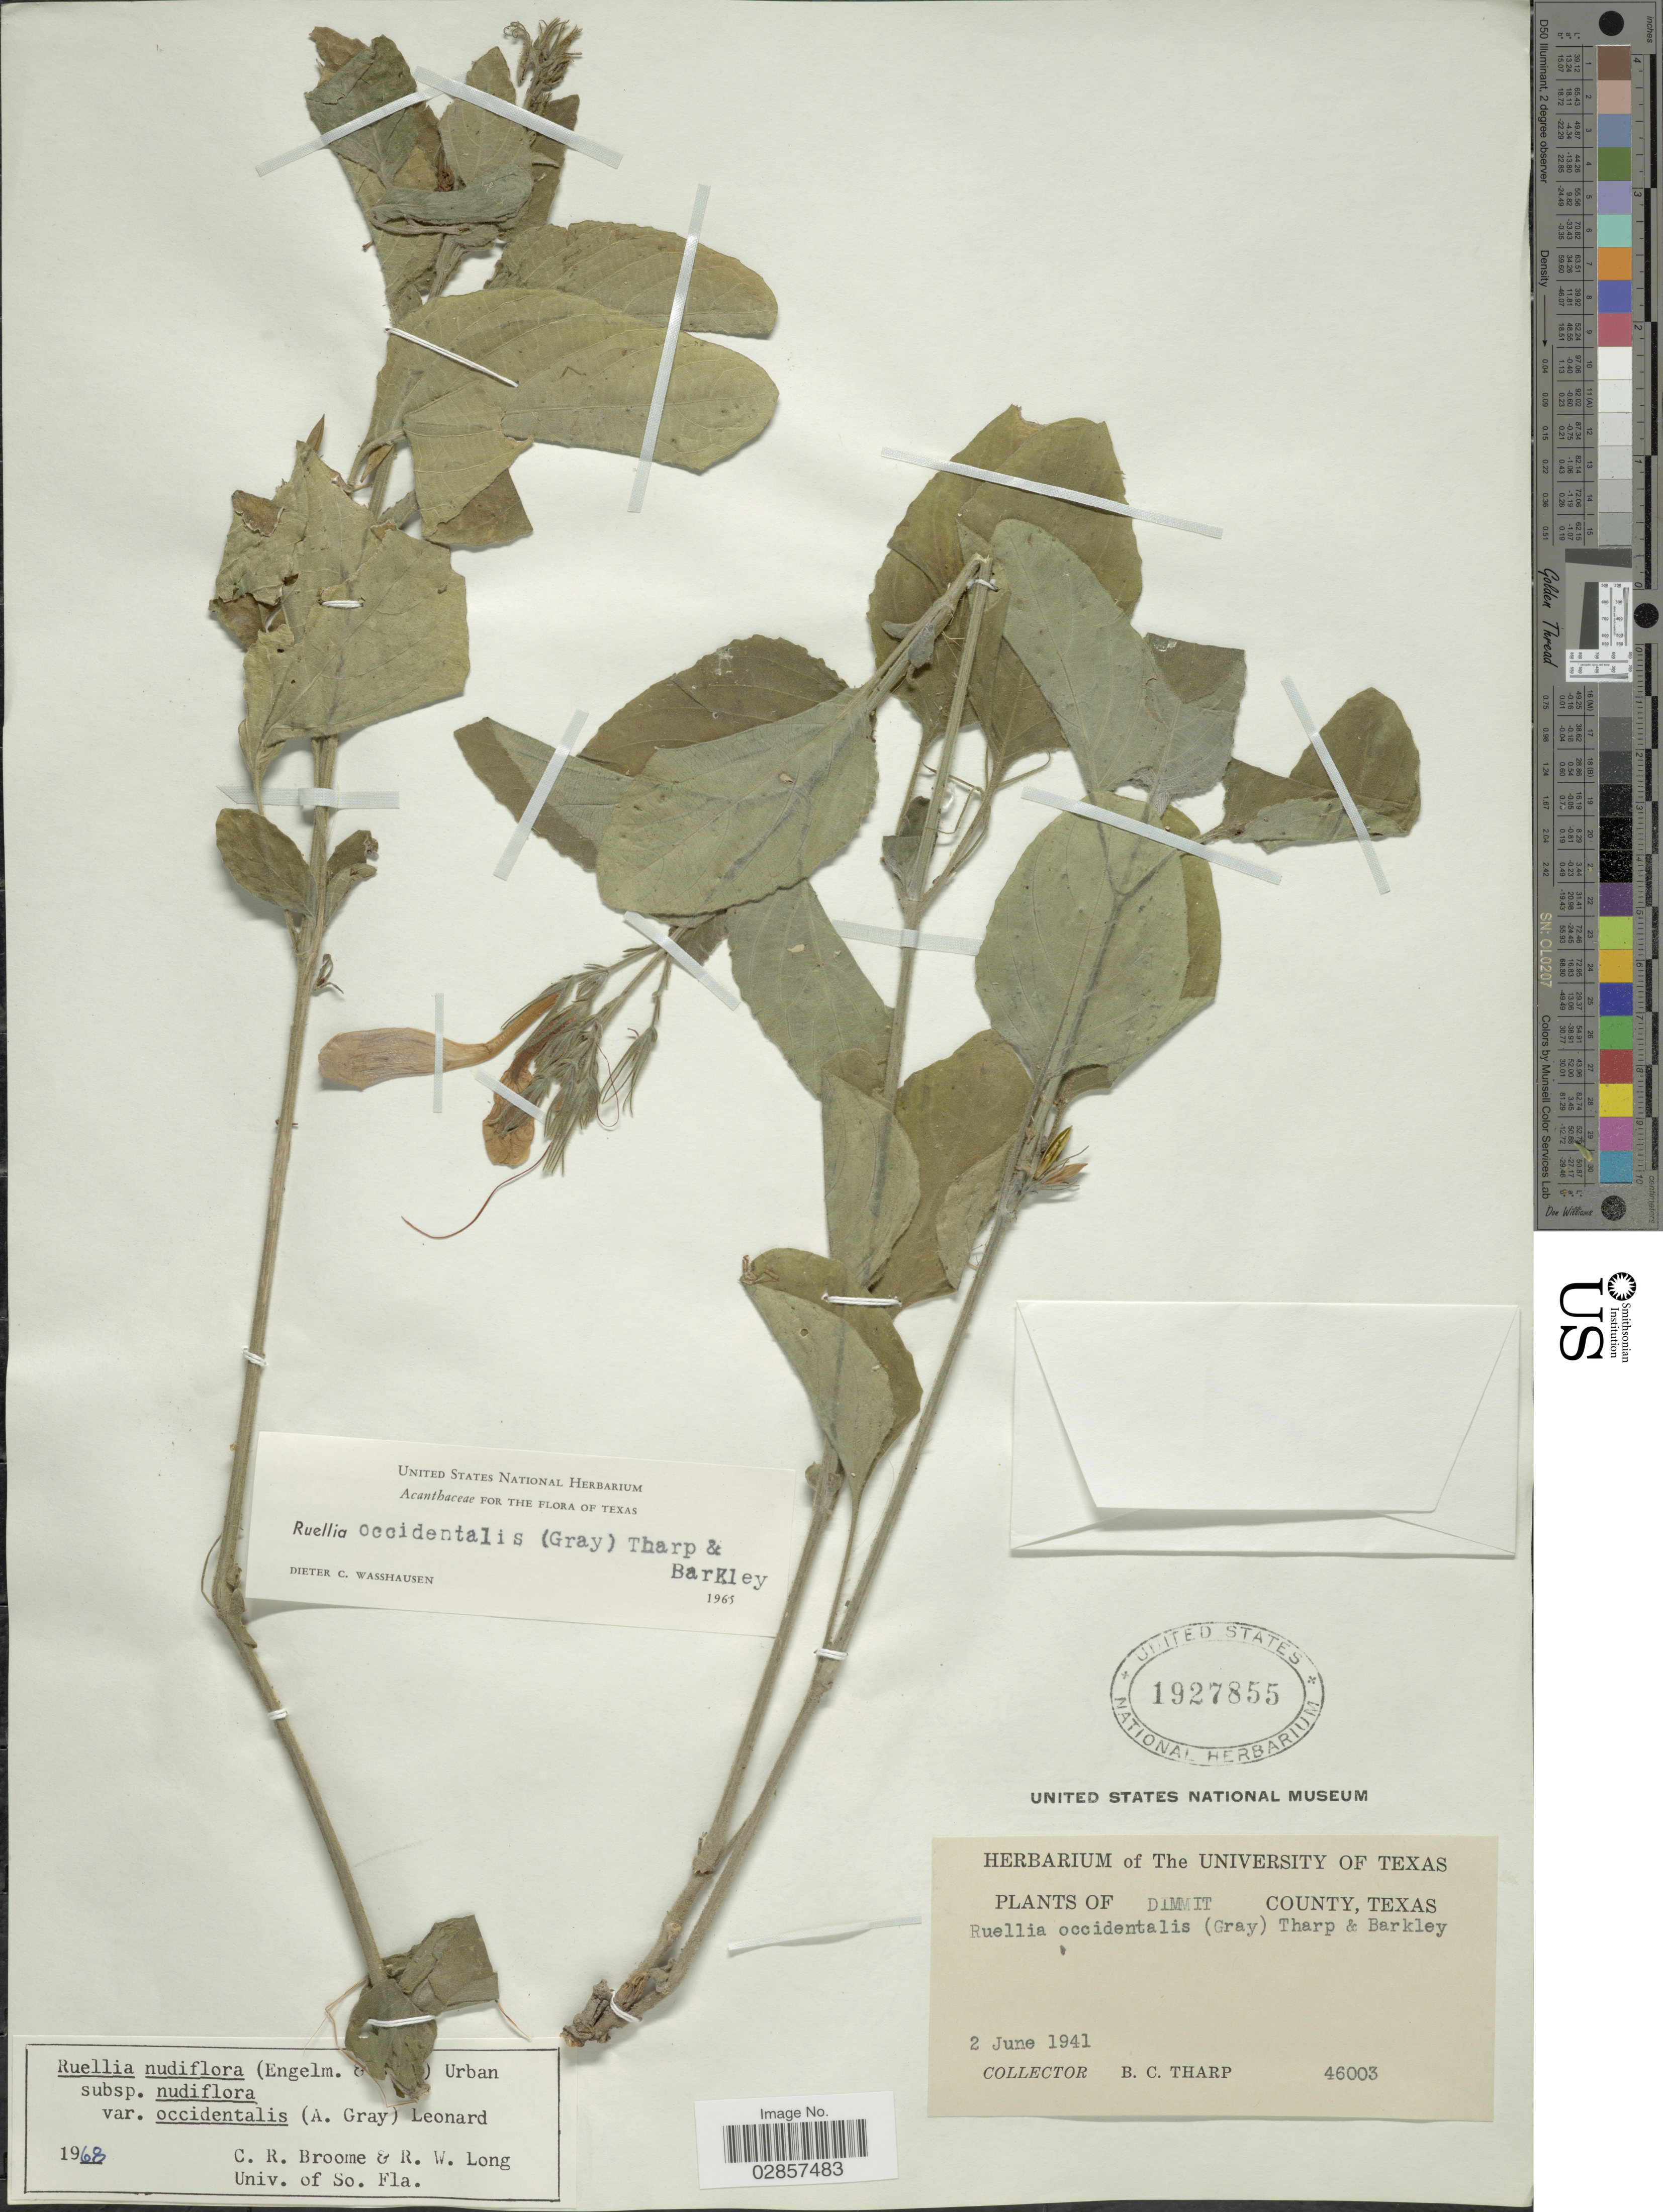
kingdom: Plantae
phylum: Tracheophyta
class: Magnoliopsida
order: Lamiales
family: Acanthaceae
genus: Ruellia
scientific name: Ruellia occidentalis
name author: (A. Gray) Tharp & F.A. Barkley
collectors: B. C. Tharp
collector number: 46003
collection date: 1941-06-02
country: United States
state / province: Texas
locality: Dimmit County, Texas.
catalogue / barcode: US 1927855